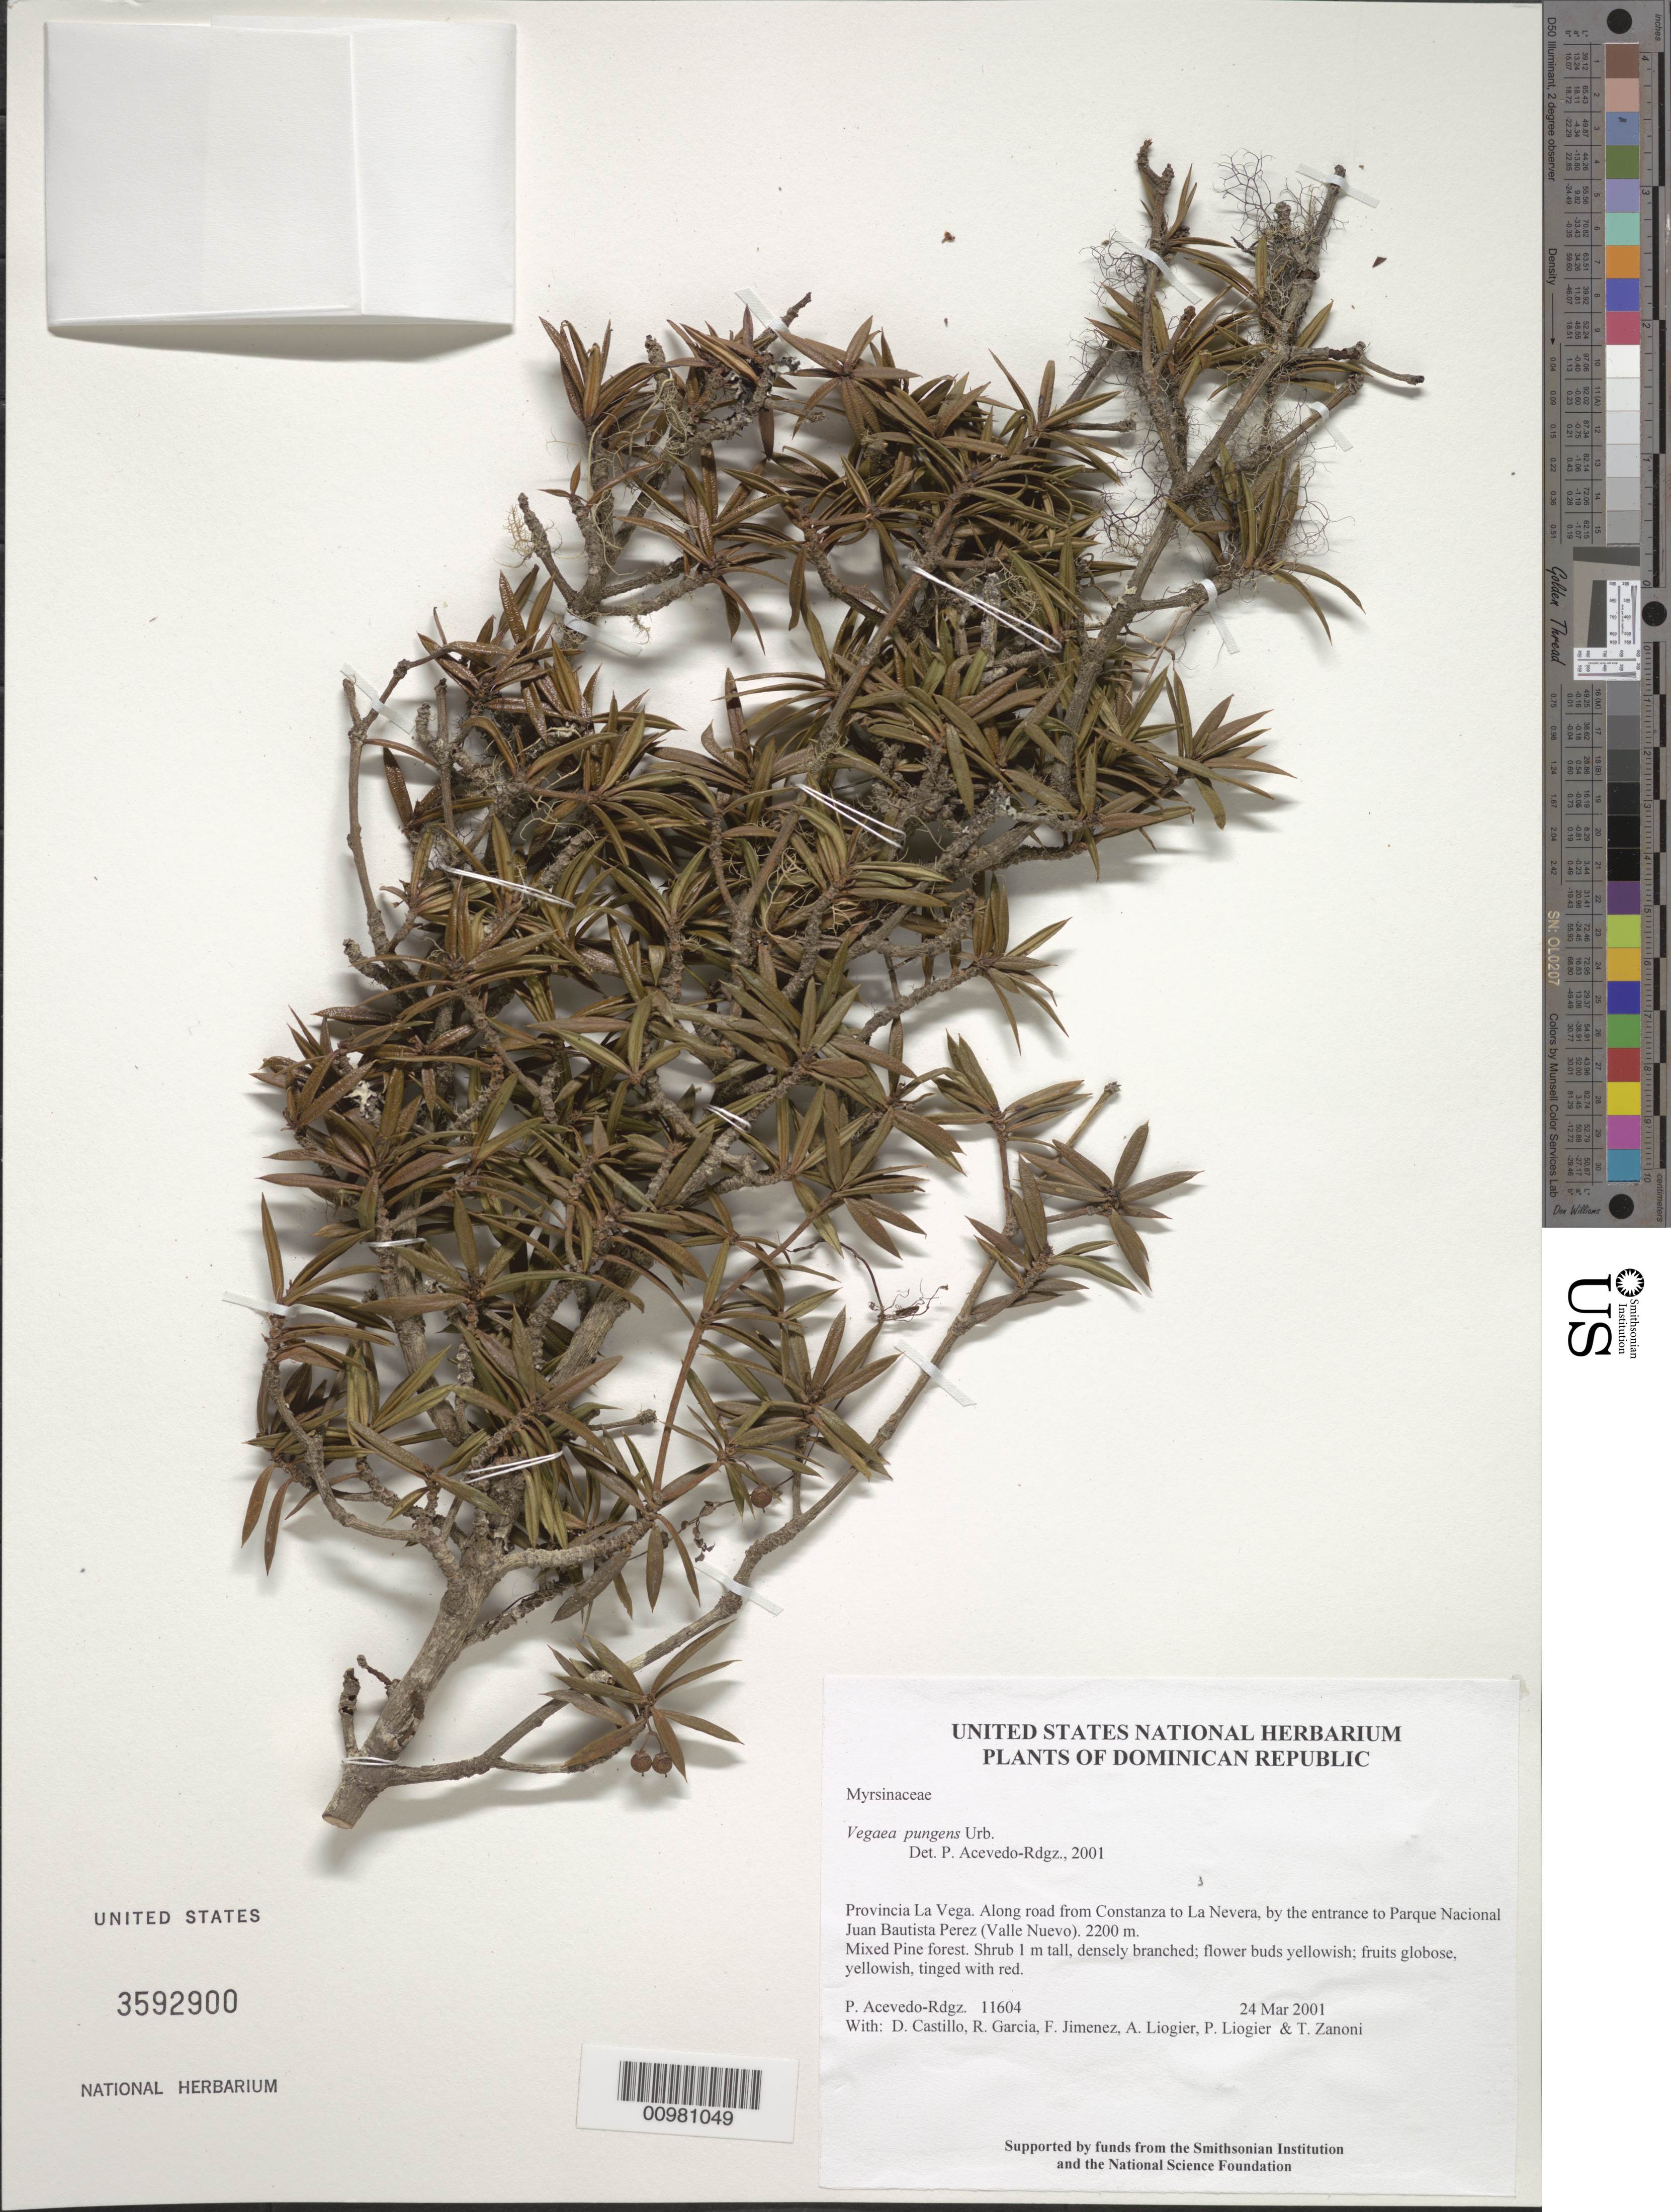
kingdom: Plantae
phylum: Tracheophyta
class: Magnoliopsida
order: Ericales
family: Primulaceae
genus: Vegaea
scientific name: Vegaea pungens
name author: Urb.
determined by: Acevedo-Rodríguez, P., (BOT), Smithsonian Institution - National Museum of Natural History (UNITED STATES)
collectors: P. Acevedo-Rodr., D. Castillo, R. G. García, F. Jimenez, A. H. Liogier, M. P. Liogier & T. A. Zanoni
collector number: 11604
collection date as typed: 24 Mar 2001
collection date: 2001-03-24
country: Dominican Republic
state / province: La Vega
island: Hispaniola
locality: Provincia La Vega. Along road from Constanza to La Nevera, by the entrance to Parque Nacional Juan Bautista Perez (Valle Nuevo).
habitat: Mixed Pine forest.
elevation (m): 2200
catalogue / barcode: US 3592900